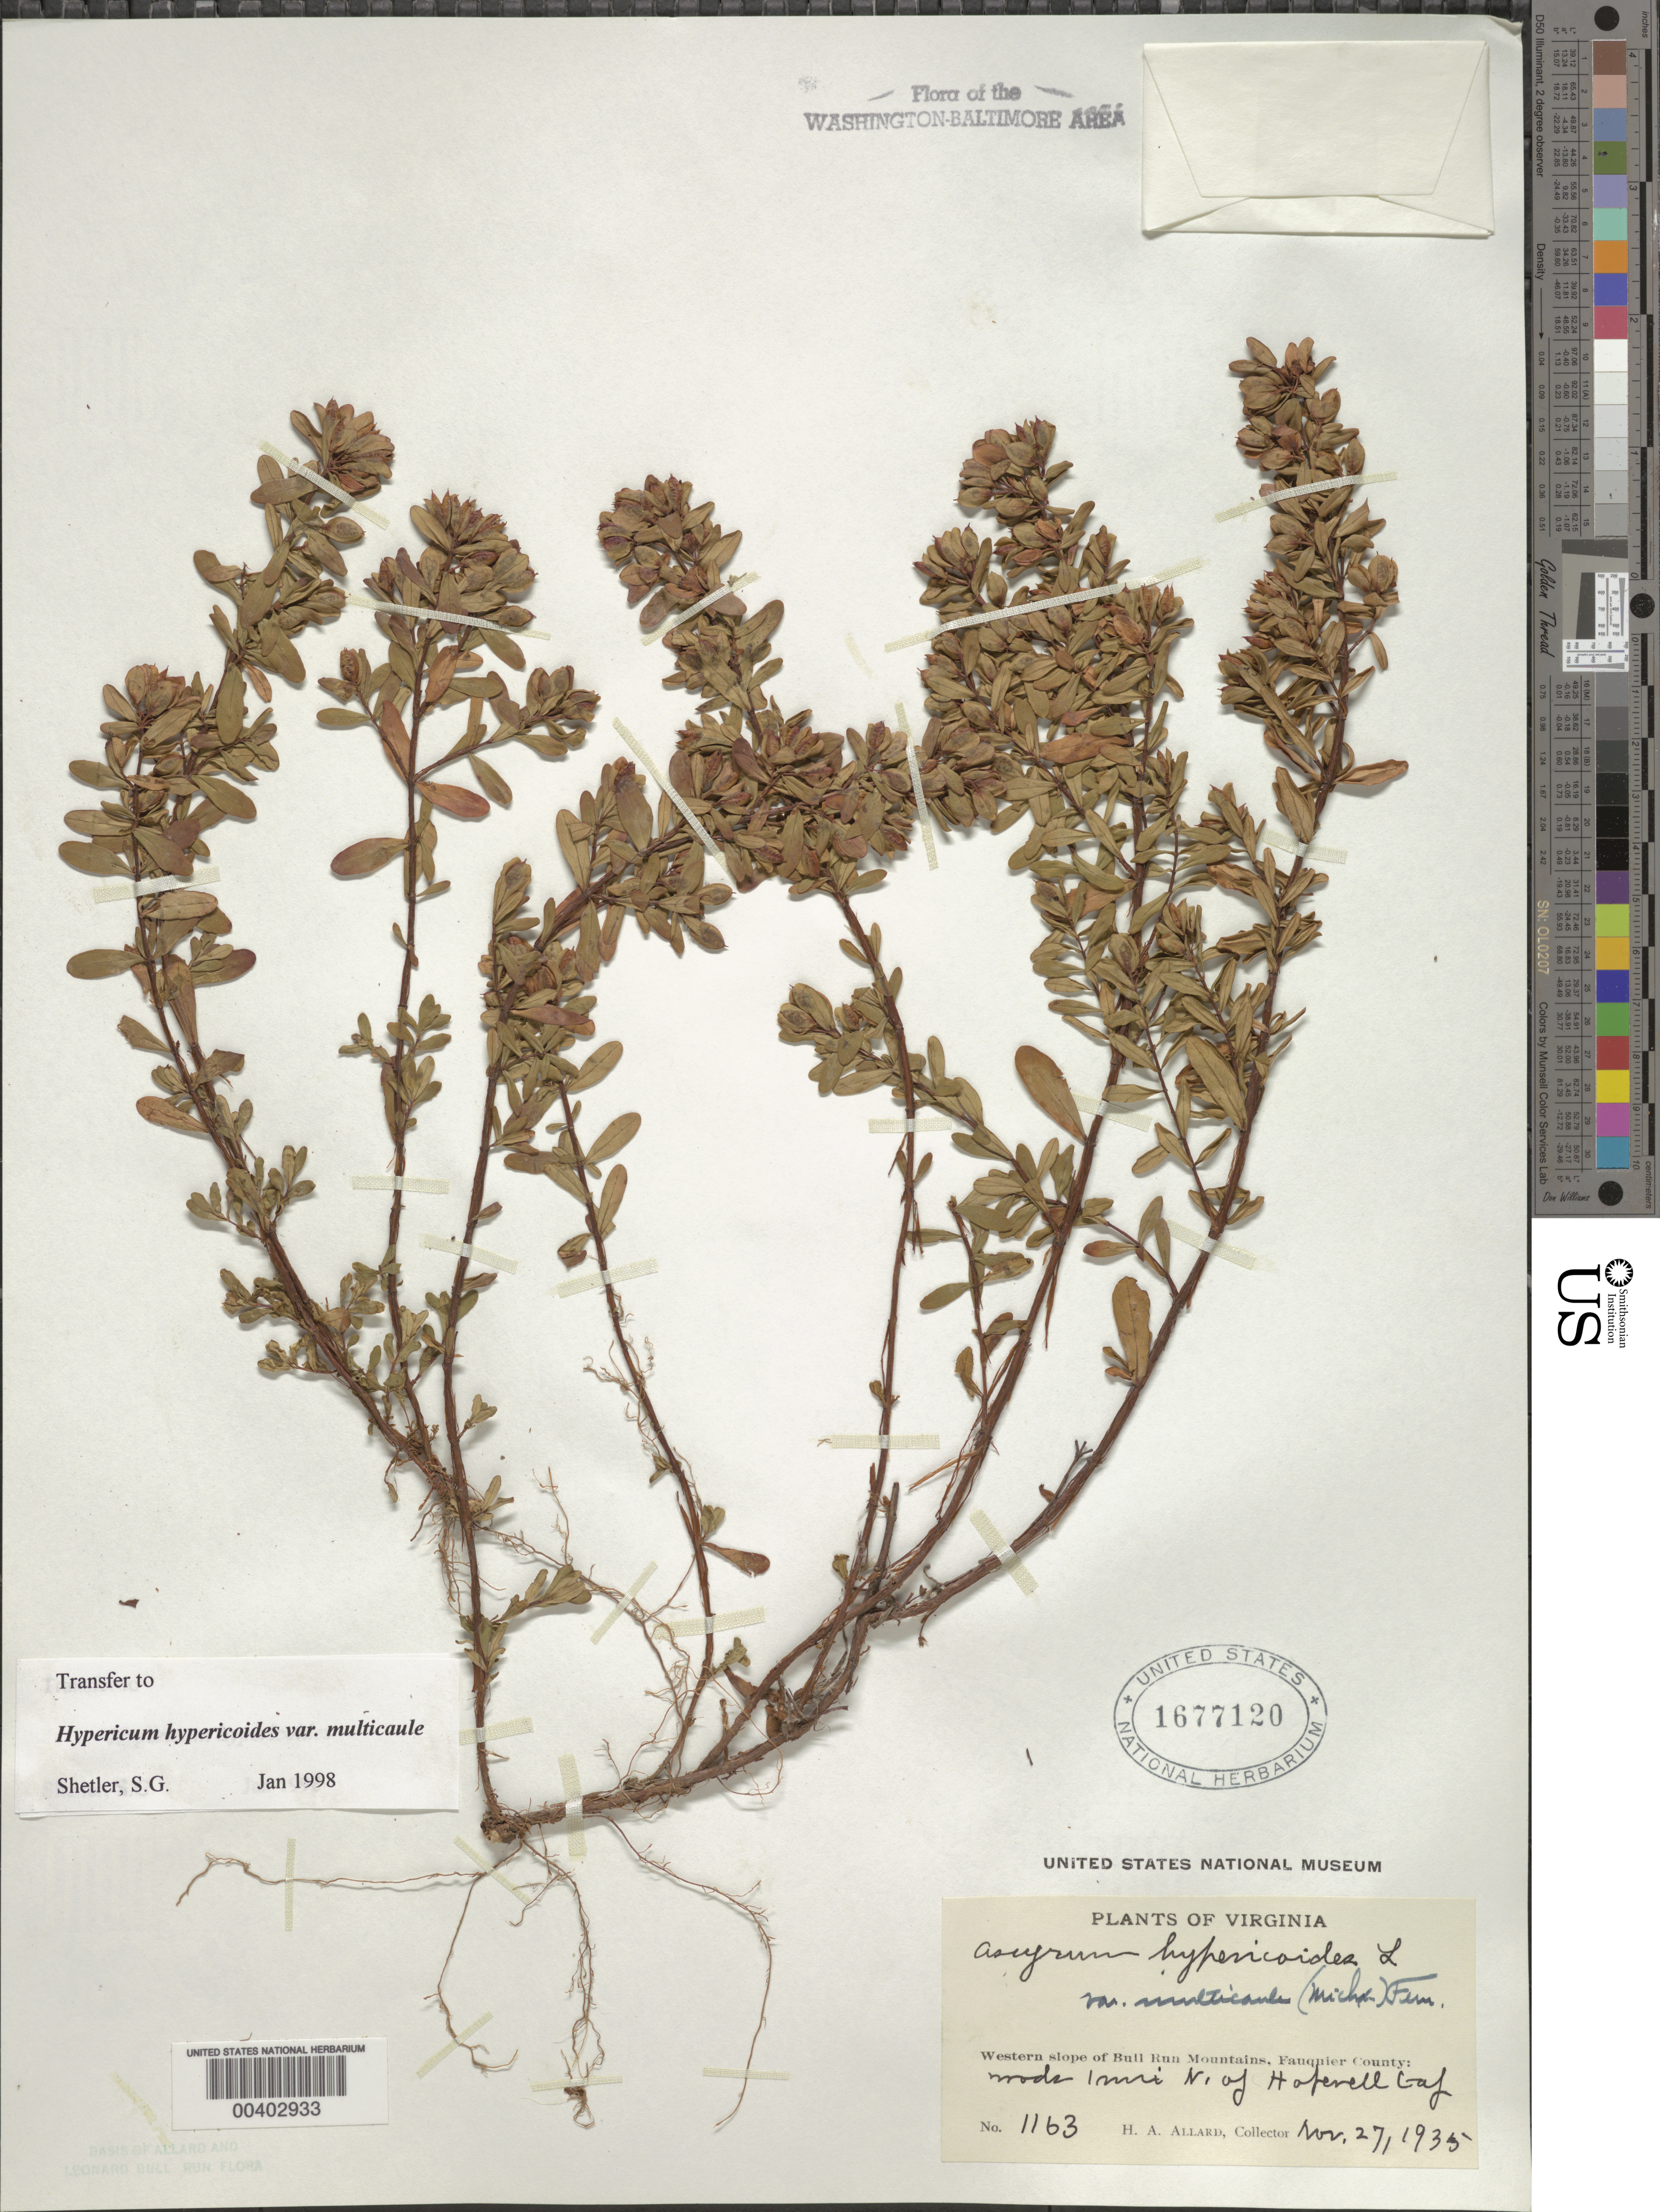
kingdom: Plantae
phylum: Tracheophyta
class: Magnoliopsida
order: Malpighiales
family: Hypericaceae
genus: Hypericum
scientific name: Hypericum stragulum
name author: W.P. Adams & N. Robson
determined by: Strong, Mark T., (BOT), Smithsonian Institution - National Museum of Natural History (UNITED STATES)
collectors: H. A. Allard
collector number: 1163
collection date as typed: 27 Nov 1935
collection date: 1935-11-27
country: United States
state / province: Virginia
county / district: Fauquier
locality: North of Hopewell Gap Bull Run Mts.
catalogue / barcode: US 1677120